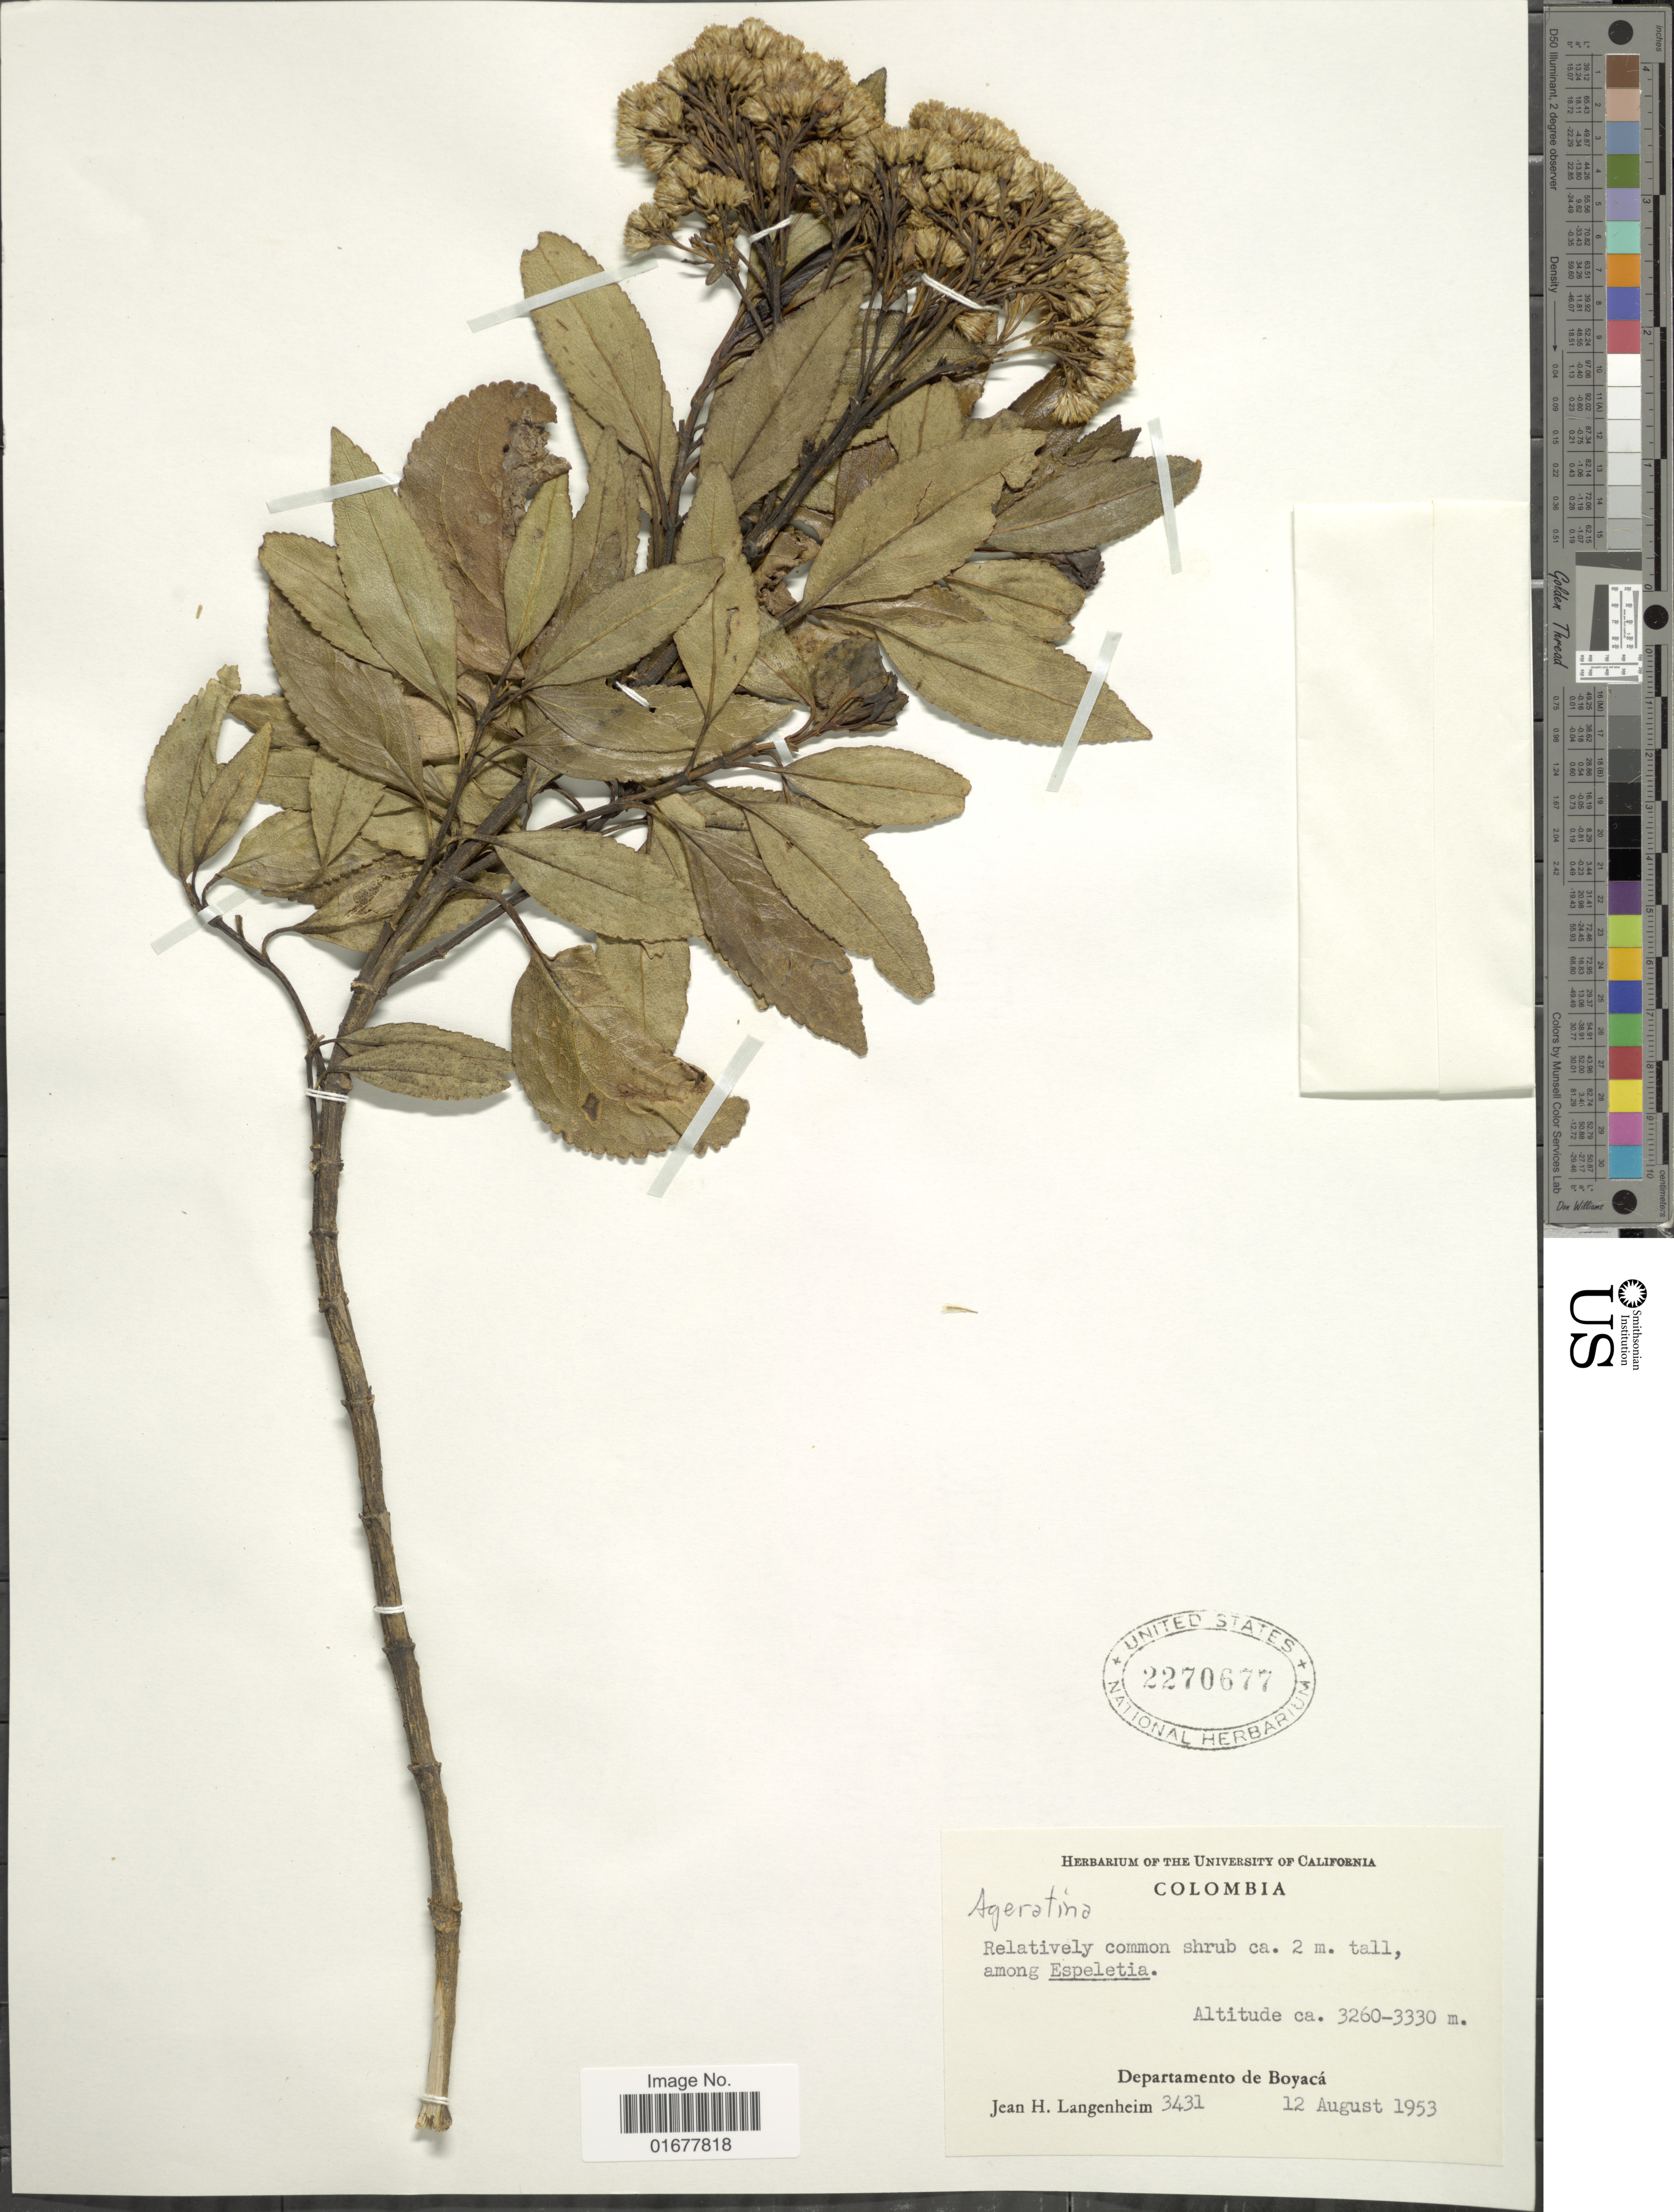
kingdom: Plantae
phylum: Tracheophyta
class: Magnoliopsida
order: Asterales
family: Asteraceae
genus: Ageratina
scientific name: Ageratina sp.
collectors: J. H. Langenheim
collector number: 3431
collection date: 1953-08-12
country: Colombia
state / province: Boyacá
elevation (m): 3260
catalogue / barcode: US 2270677